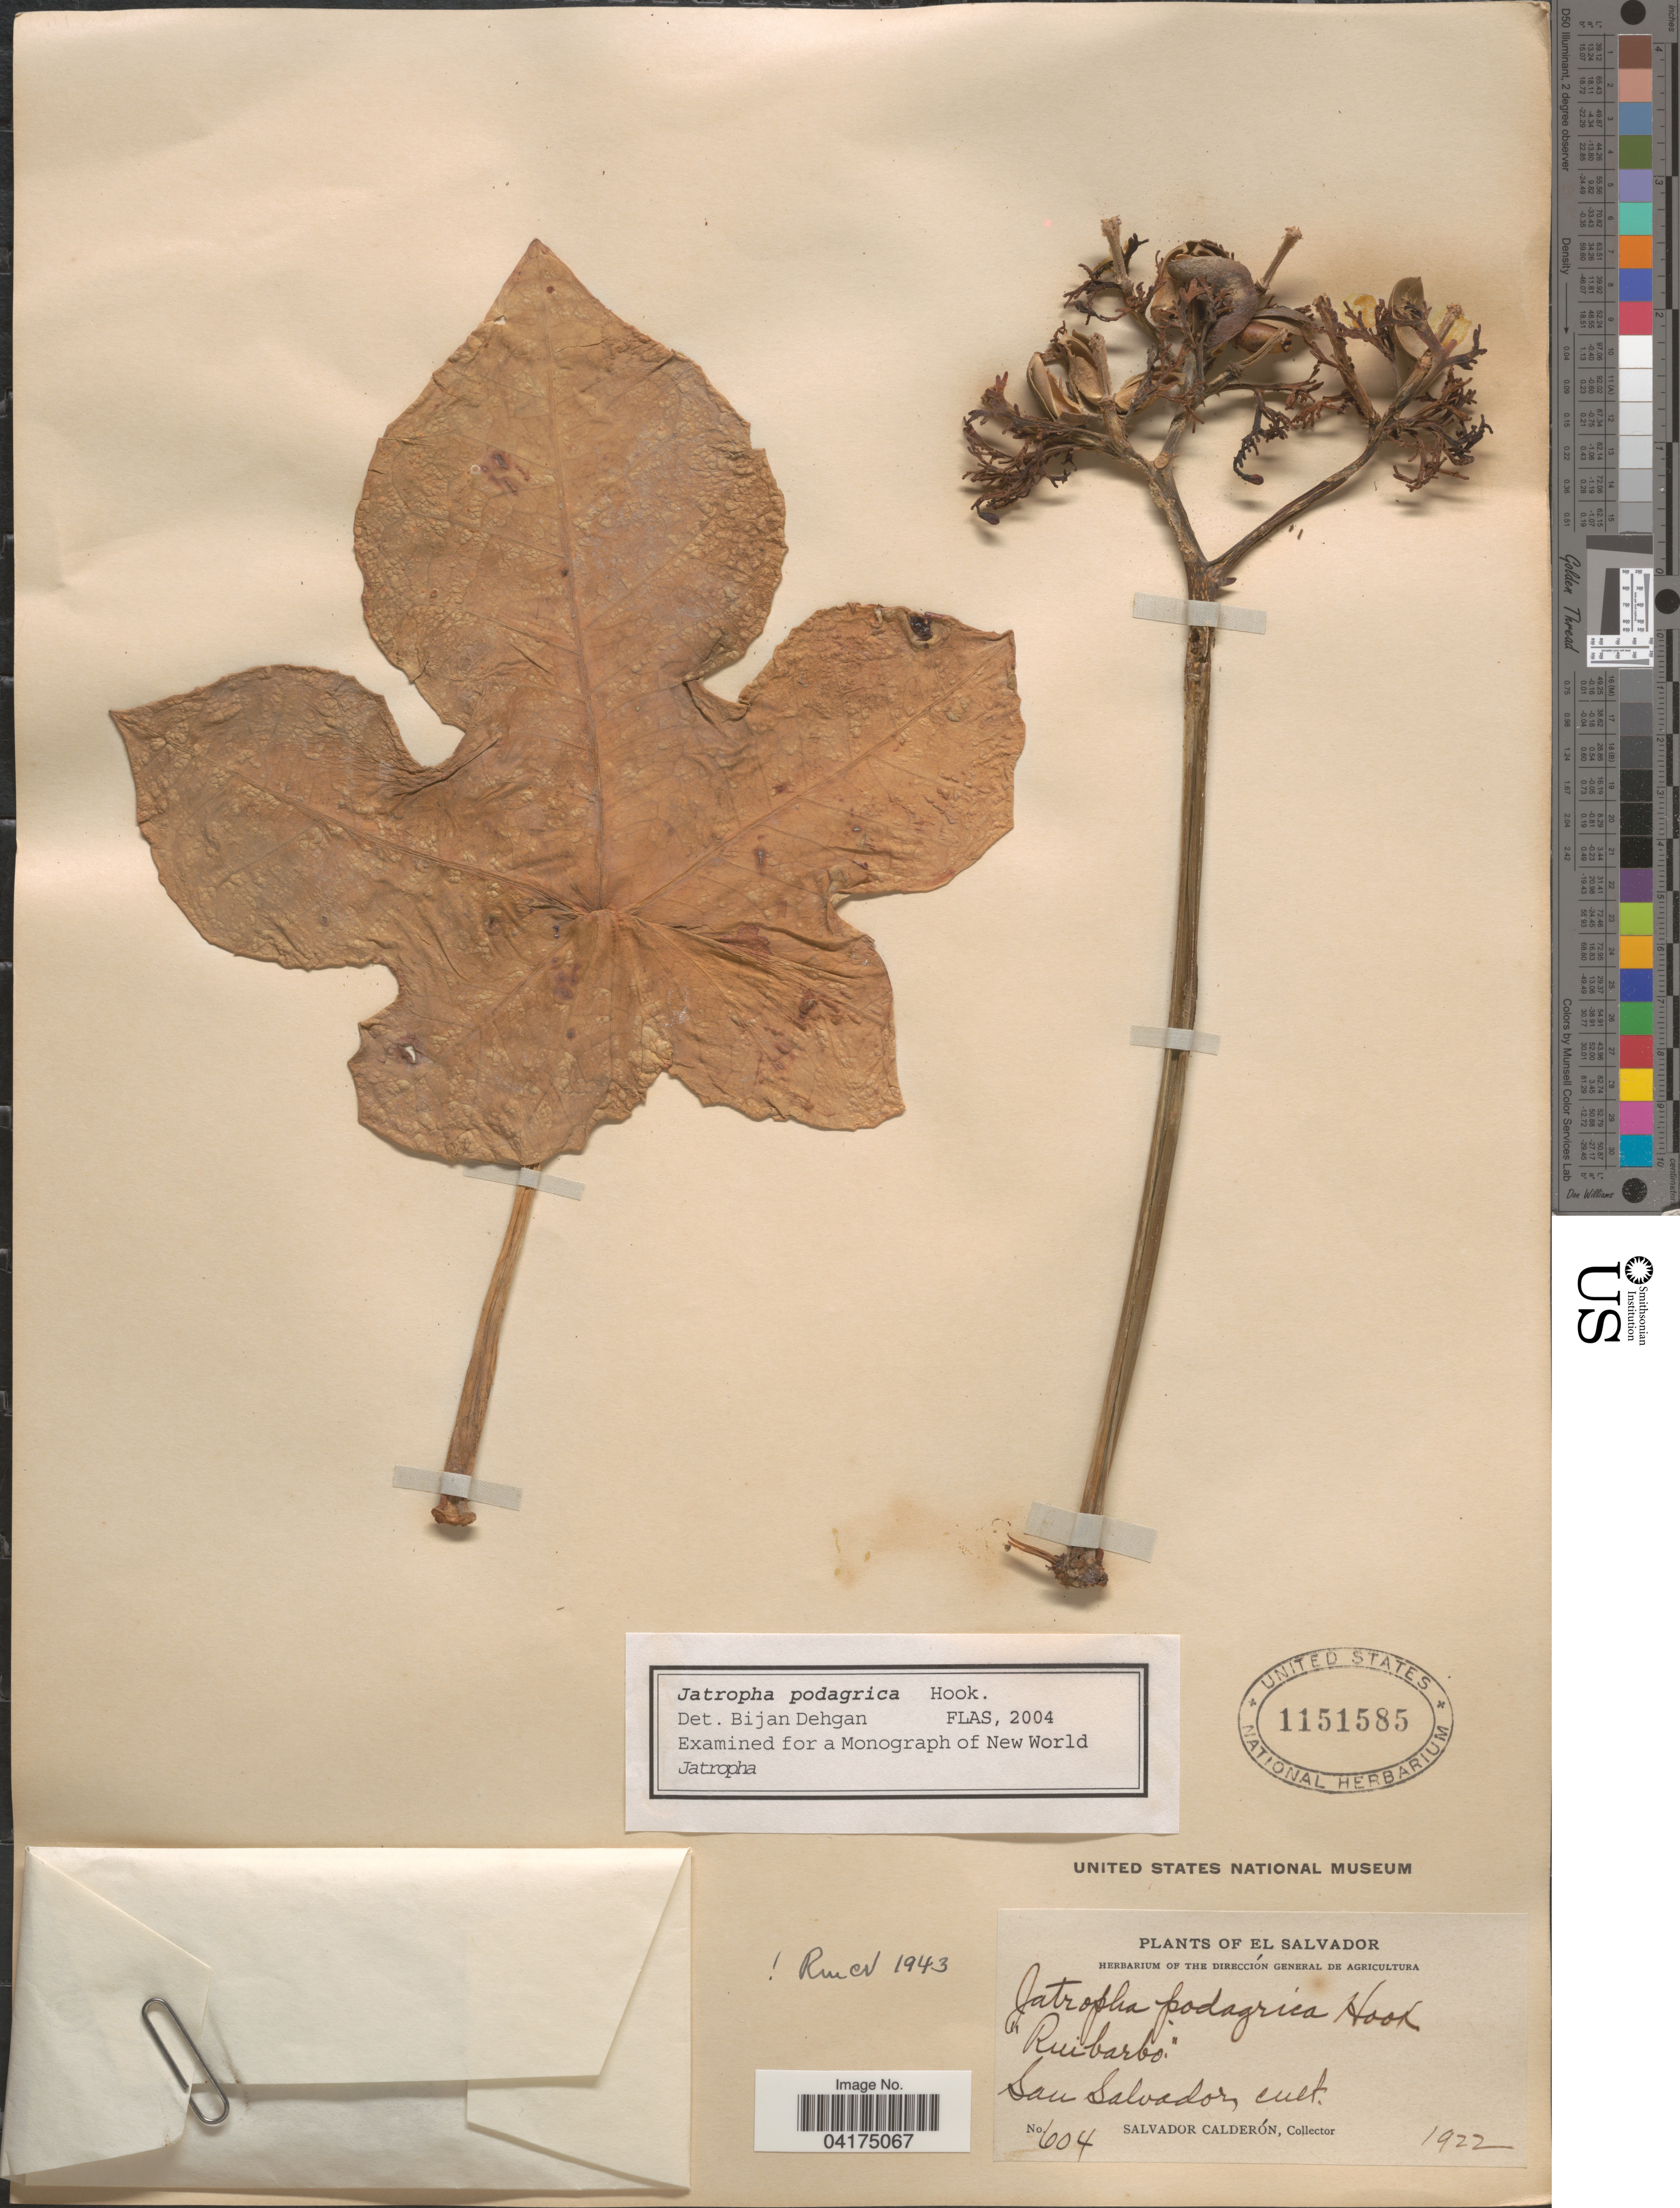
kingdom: Plantae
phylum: Tracheophyta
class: Magnoliopsida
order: Malpighiales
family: Euphorbiaceae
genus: Jatropha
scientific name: Jatropha podagrica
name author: Hook.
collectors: S. Calderón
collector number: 604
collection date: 1922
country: El Salvador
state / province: San Salvador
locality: Cult.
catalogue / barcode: US 1151585